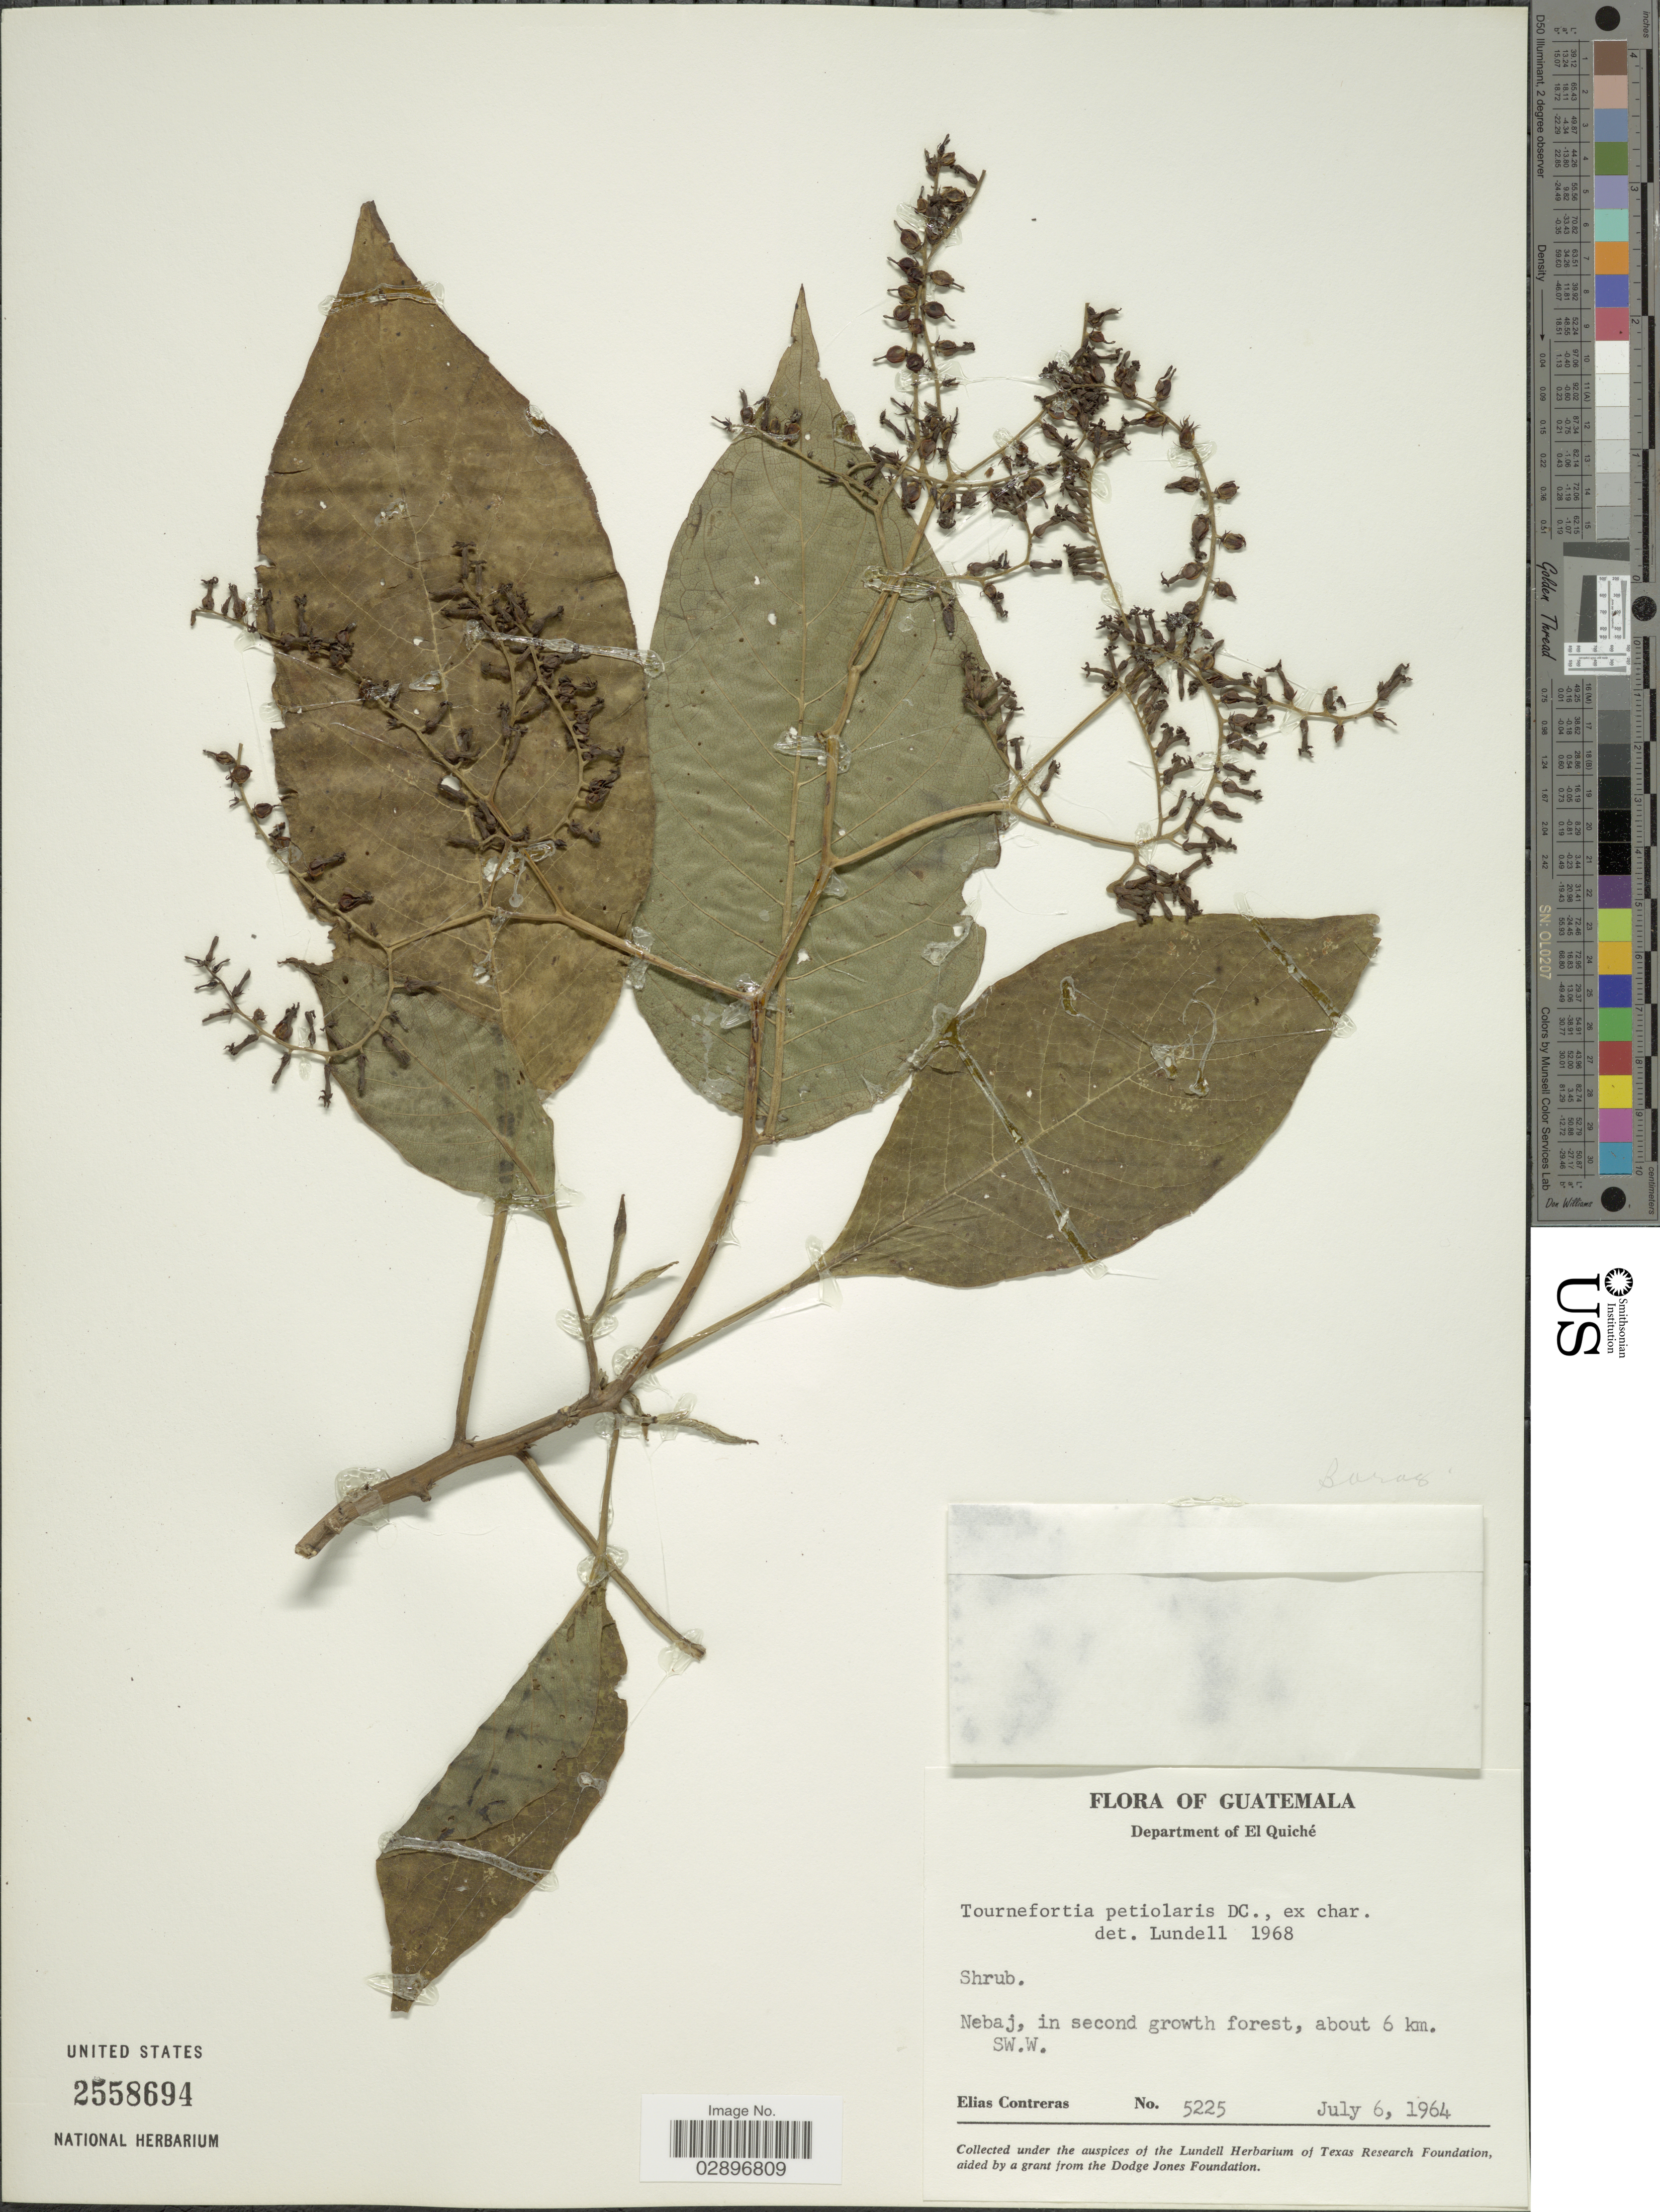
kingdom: Plantae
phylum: Tracheophyta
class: Magnoliopsida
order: Boraginales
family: Heliotropiaceae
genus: Tournefortia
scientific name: Tournefortia petiolaris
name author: DC.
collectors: E. Contreras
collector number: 5225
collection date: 1964-07-06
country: Guatemala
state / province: El Quiché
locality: Department of El Quiché. Nebaj, about 6 km. SW.W.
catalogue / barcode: US 2558694